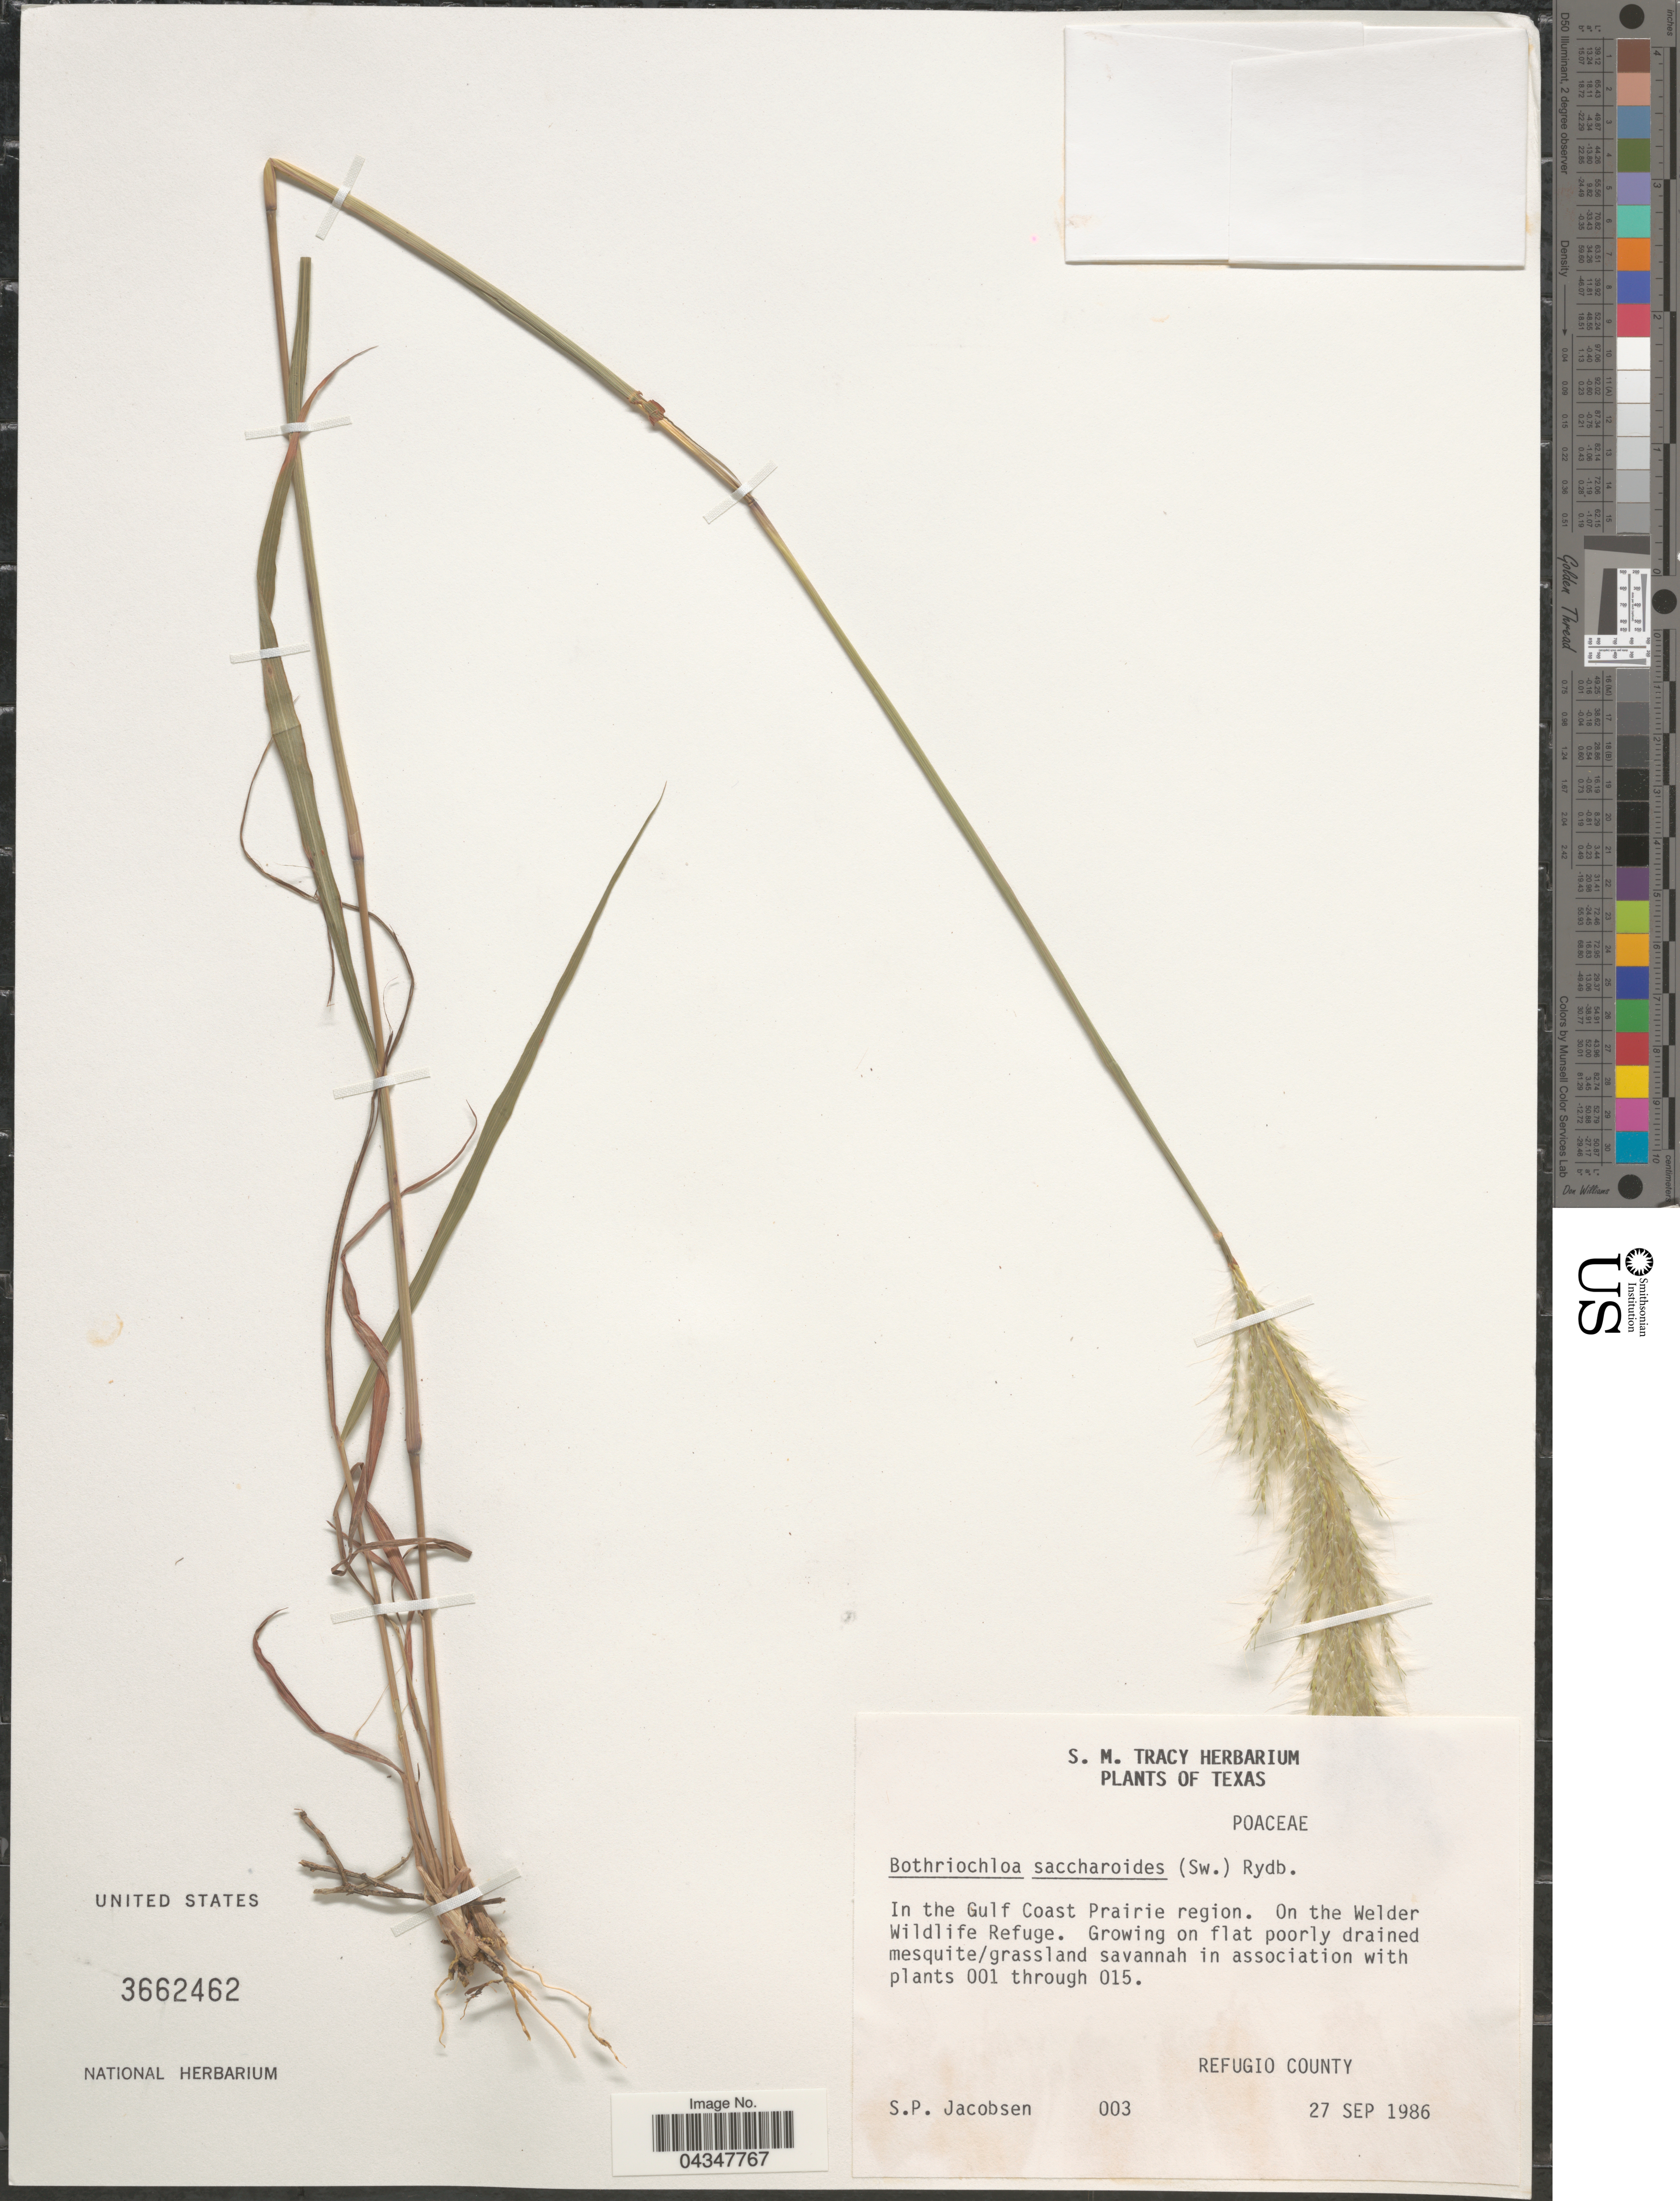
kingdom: Plantae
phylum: Tracheophyta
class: Liliopsida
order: Poales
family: Poaceae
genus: Bothriochloa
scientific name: Bothriochloa saccharoides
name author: (Sw.) Rydb.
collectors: S. Jacobsen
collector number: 003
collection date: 1986-09-27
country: United States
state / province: Texas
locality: In the Gulf Coast Prairie region. On the Welder Wildlife Refuge. Refugio County.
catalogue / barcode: US 3662462